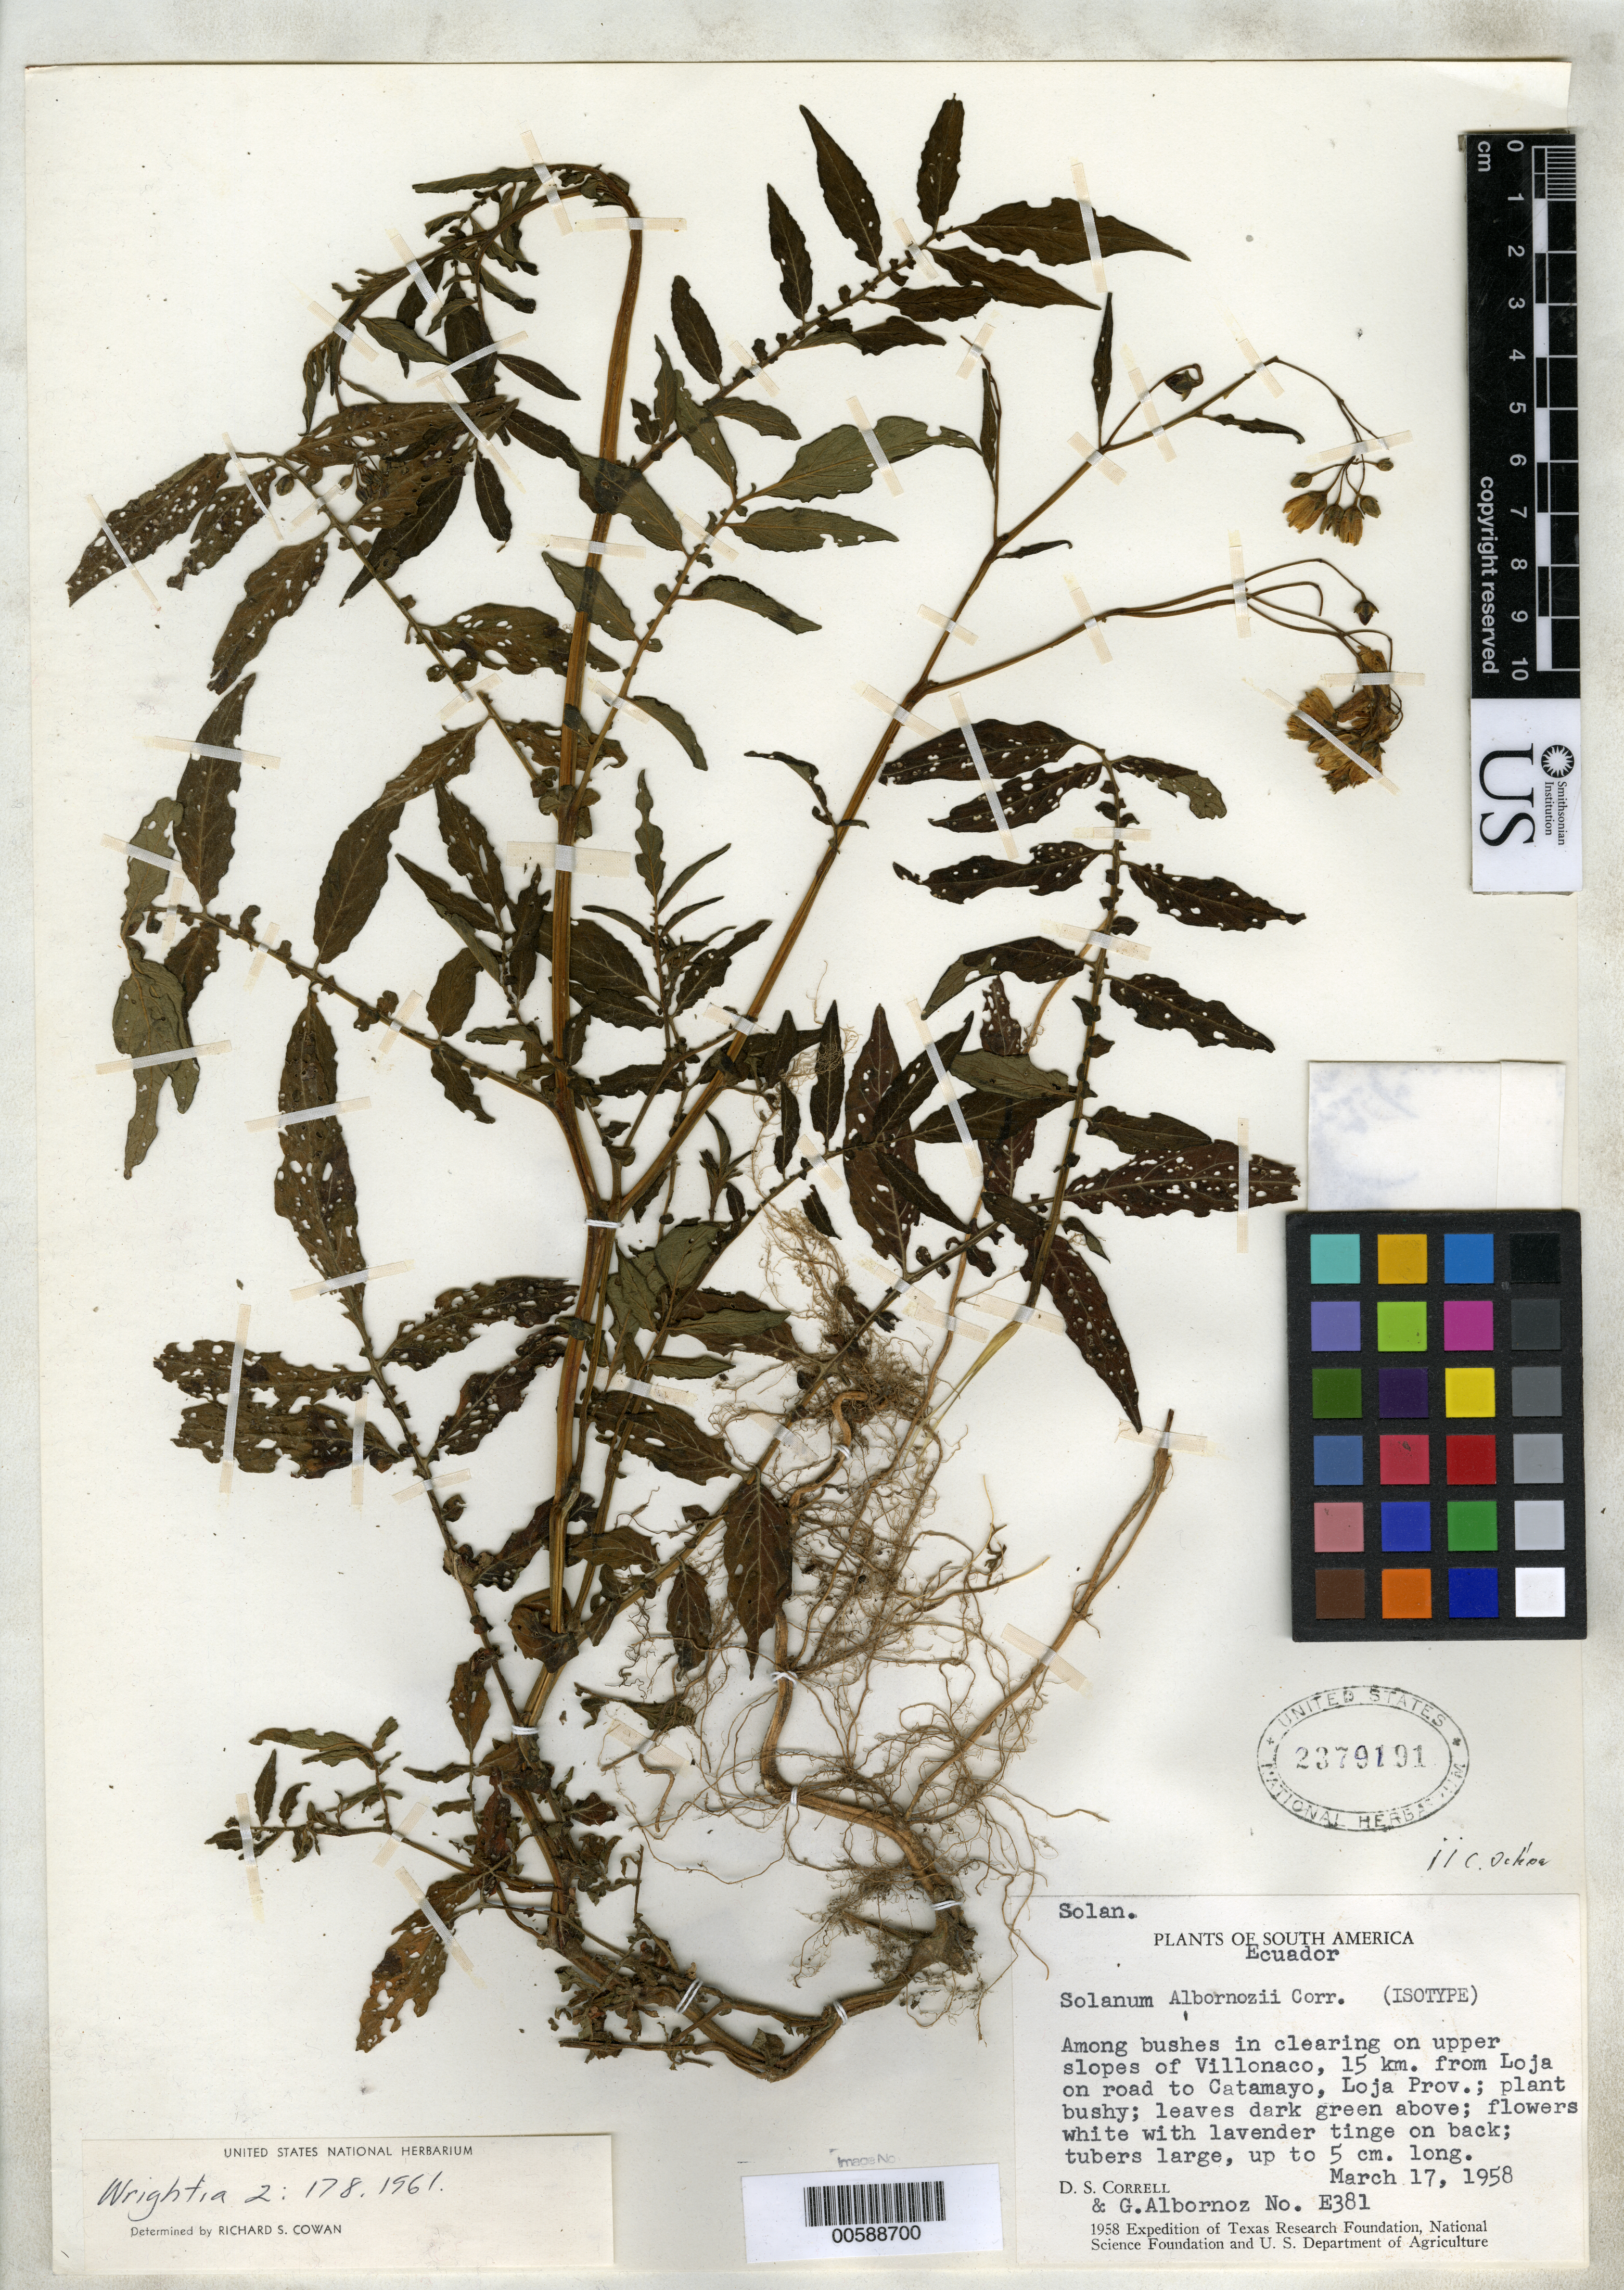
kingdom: Plantae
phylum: Tracheophyta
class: Magnoliopsida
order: Solanales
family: Solanaceae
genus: Solanum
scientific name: Solanum albornozii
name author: Correll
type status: Isotype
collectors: D. S. Correll & G. Albornoz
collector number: E 381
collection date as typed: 17 Mar 1958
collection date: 1958-03-17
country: Ecuador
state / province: Loja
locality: Villanaco, 15 km. from Loja towards Catamayo.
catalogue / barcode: US 2370191